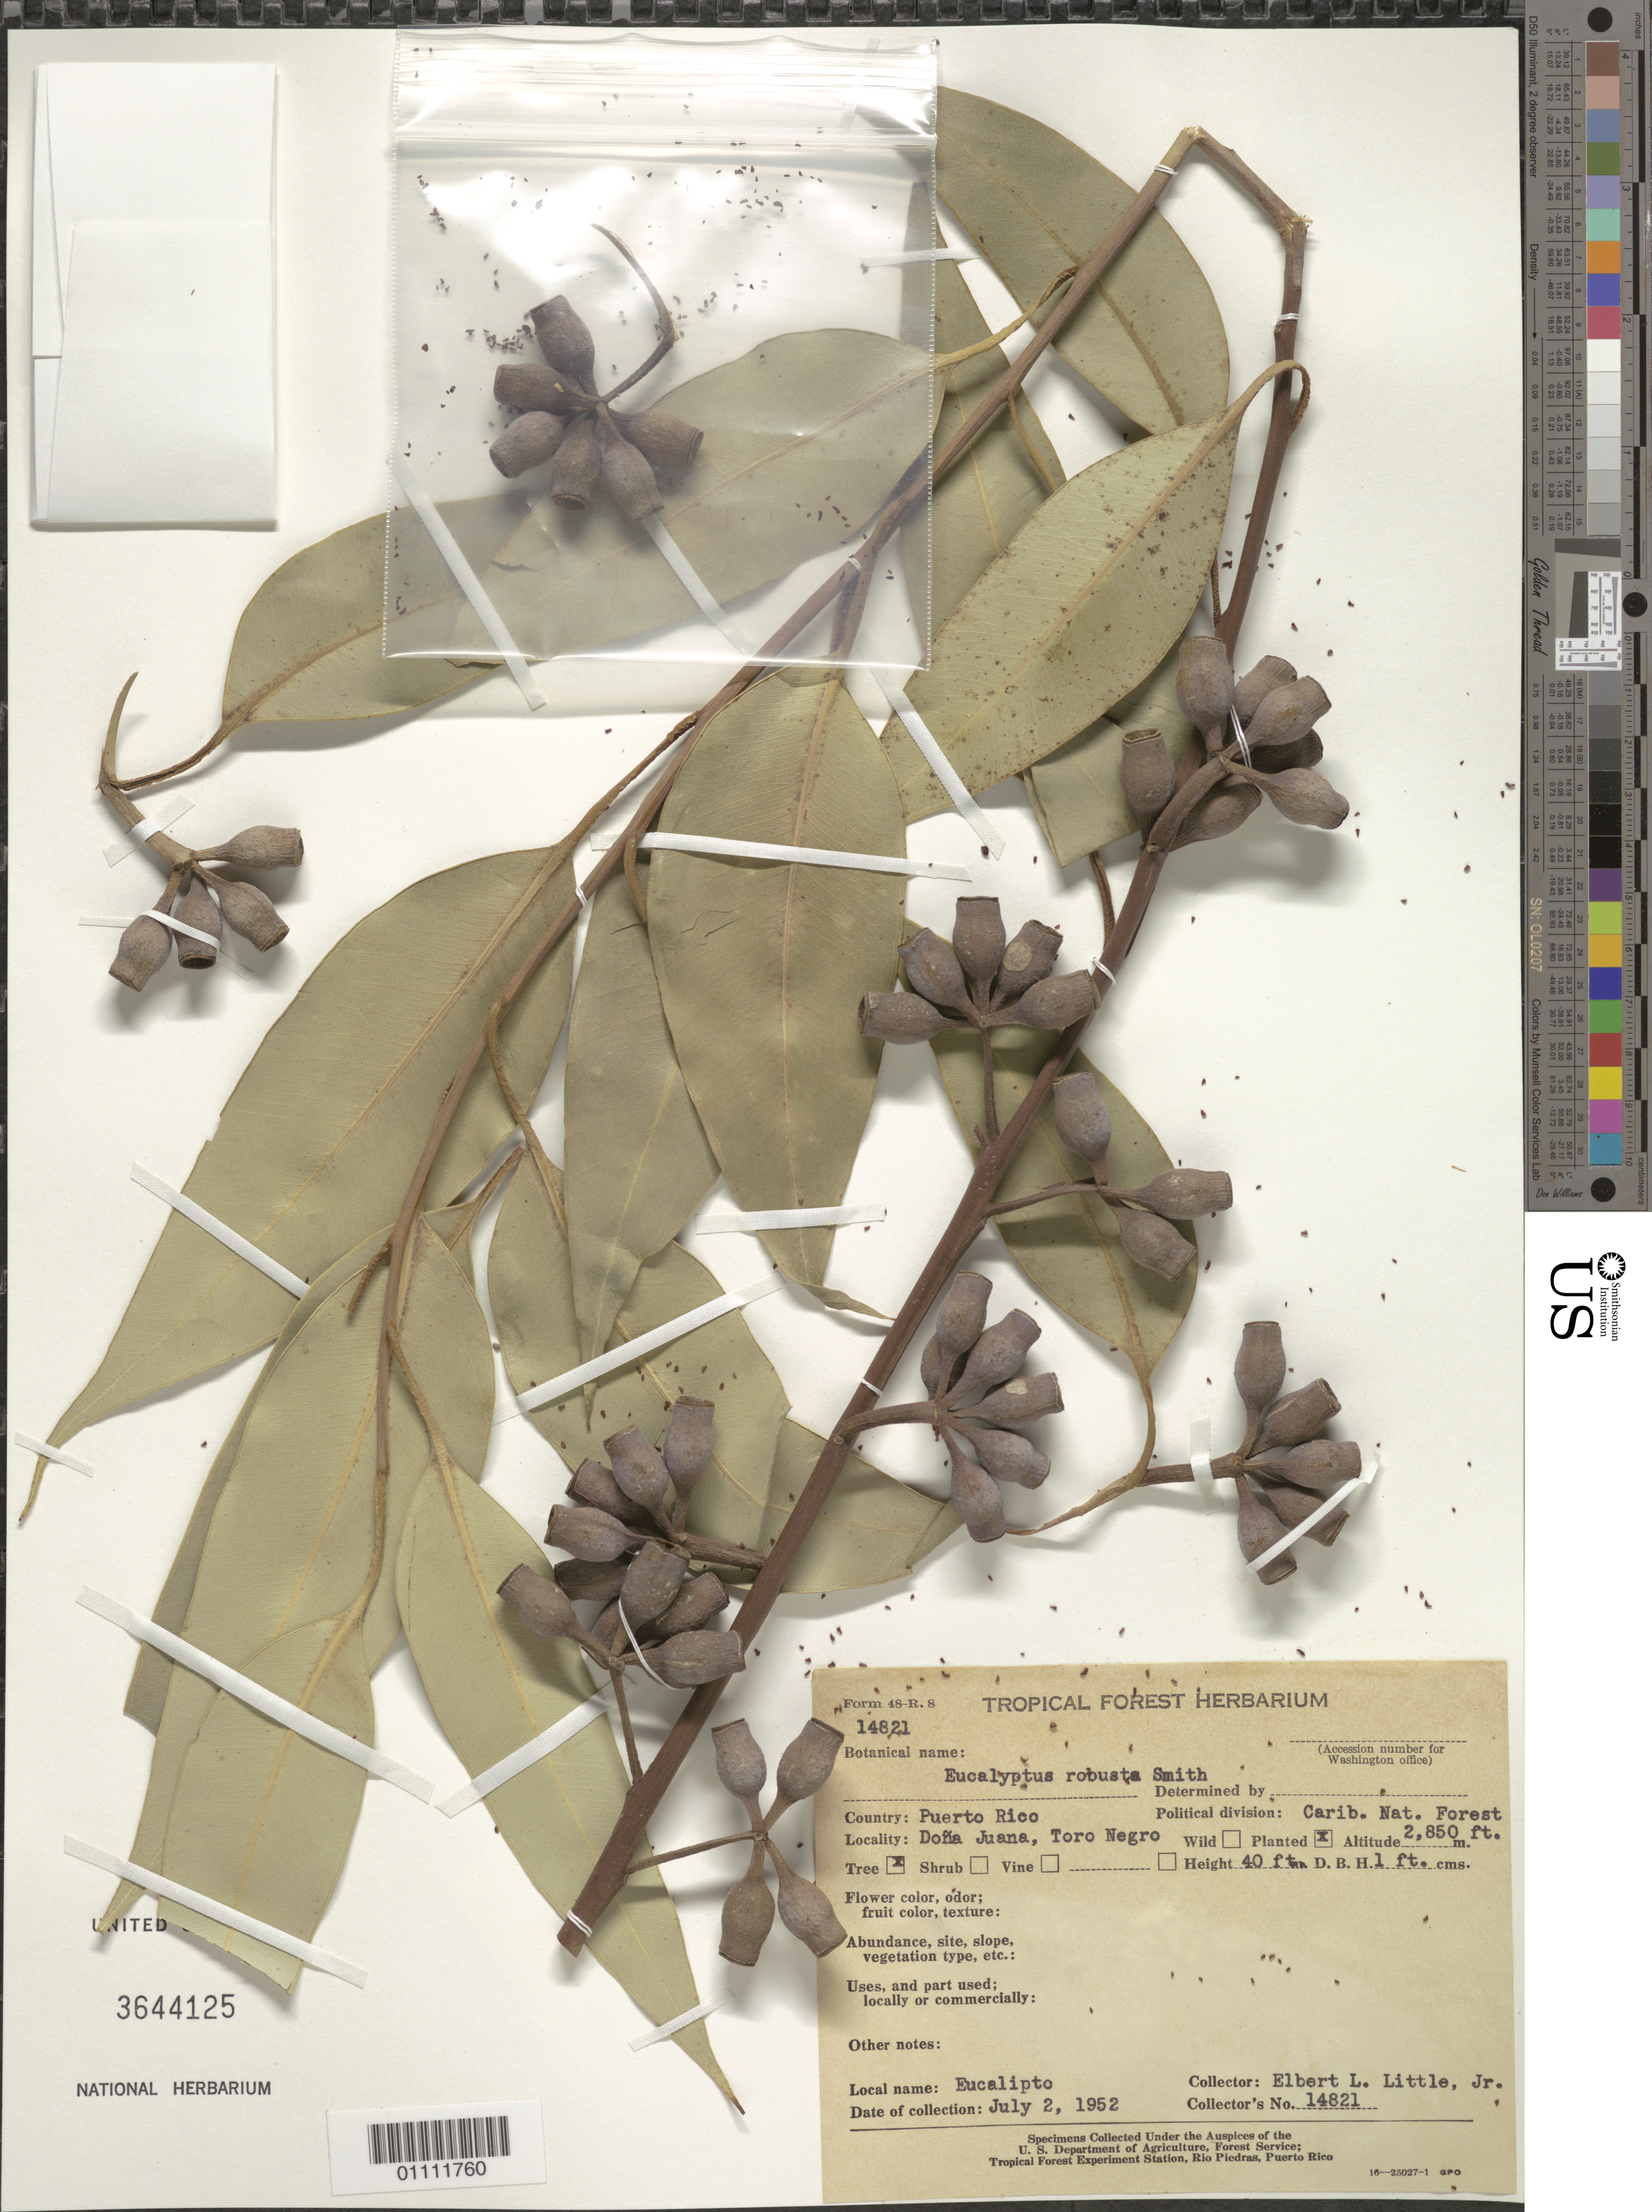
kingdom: Plantae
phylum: Tracheophyta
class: Magnoliopsida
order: Myrtales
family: Myrtaceae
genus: Eucalyptus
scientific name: Eucalyptus robusta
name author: Sm.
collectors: E. L. Little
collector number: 14821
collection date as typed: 02 Jul 1952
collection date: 1952-07-02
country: Puerto Rico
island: Puerto Rico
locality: Carib. Nat. Forest, Doña Juana, Toro Negro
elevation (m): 869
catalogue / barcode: US 3644125